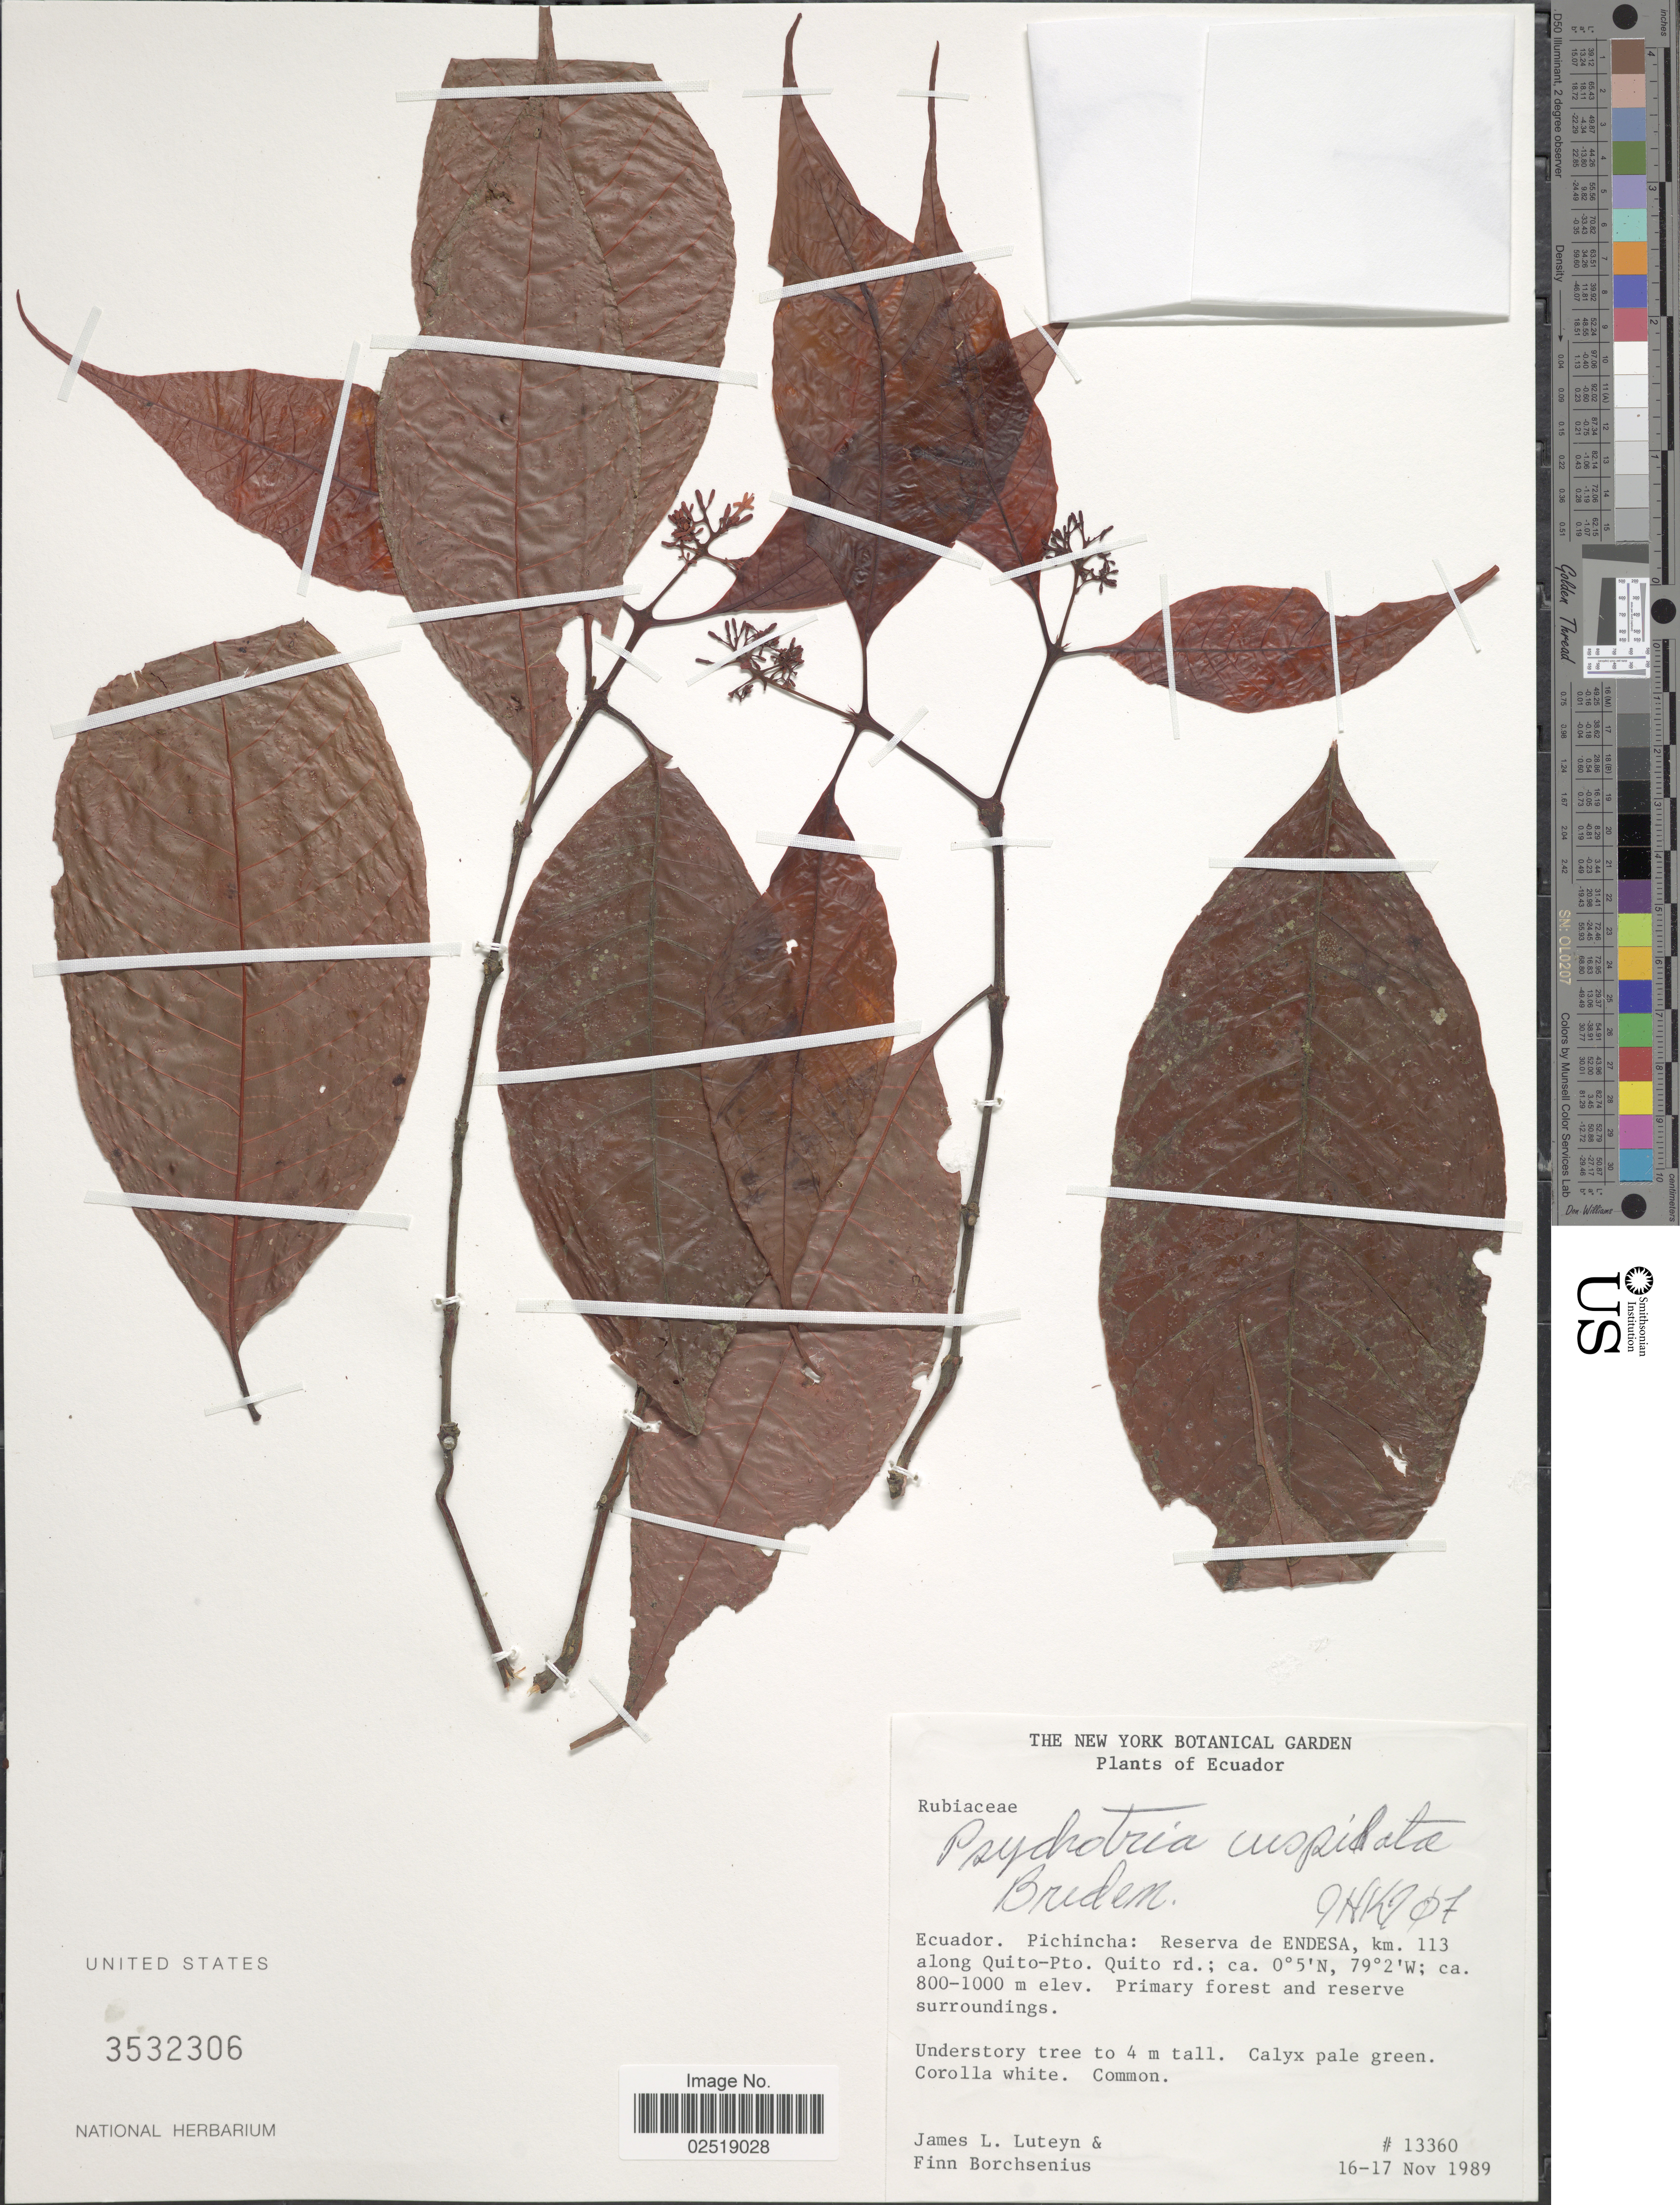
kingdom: Plantae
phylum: Tracheophyta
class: Magnoliopsida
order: Gentianales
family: Rubiaceae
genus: Psychotria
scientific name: Psychotria cuspidata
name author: Bredem. ex Schult.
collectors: J. L. Luteyn & F. Borchsenius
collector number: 13360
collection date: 1989-11-16/1989-11-17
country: Ecuador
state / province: Pichincha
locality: Ecuador. Pichincha: Reserva de Endesa, km. 113 along Quito-Pto. Quito rd.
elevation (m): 800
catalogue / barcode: US 3532306